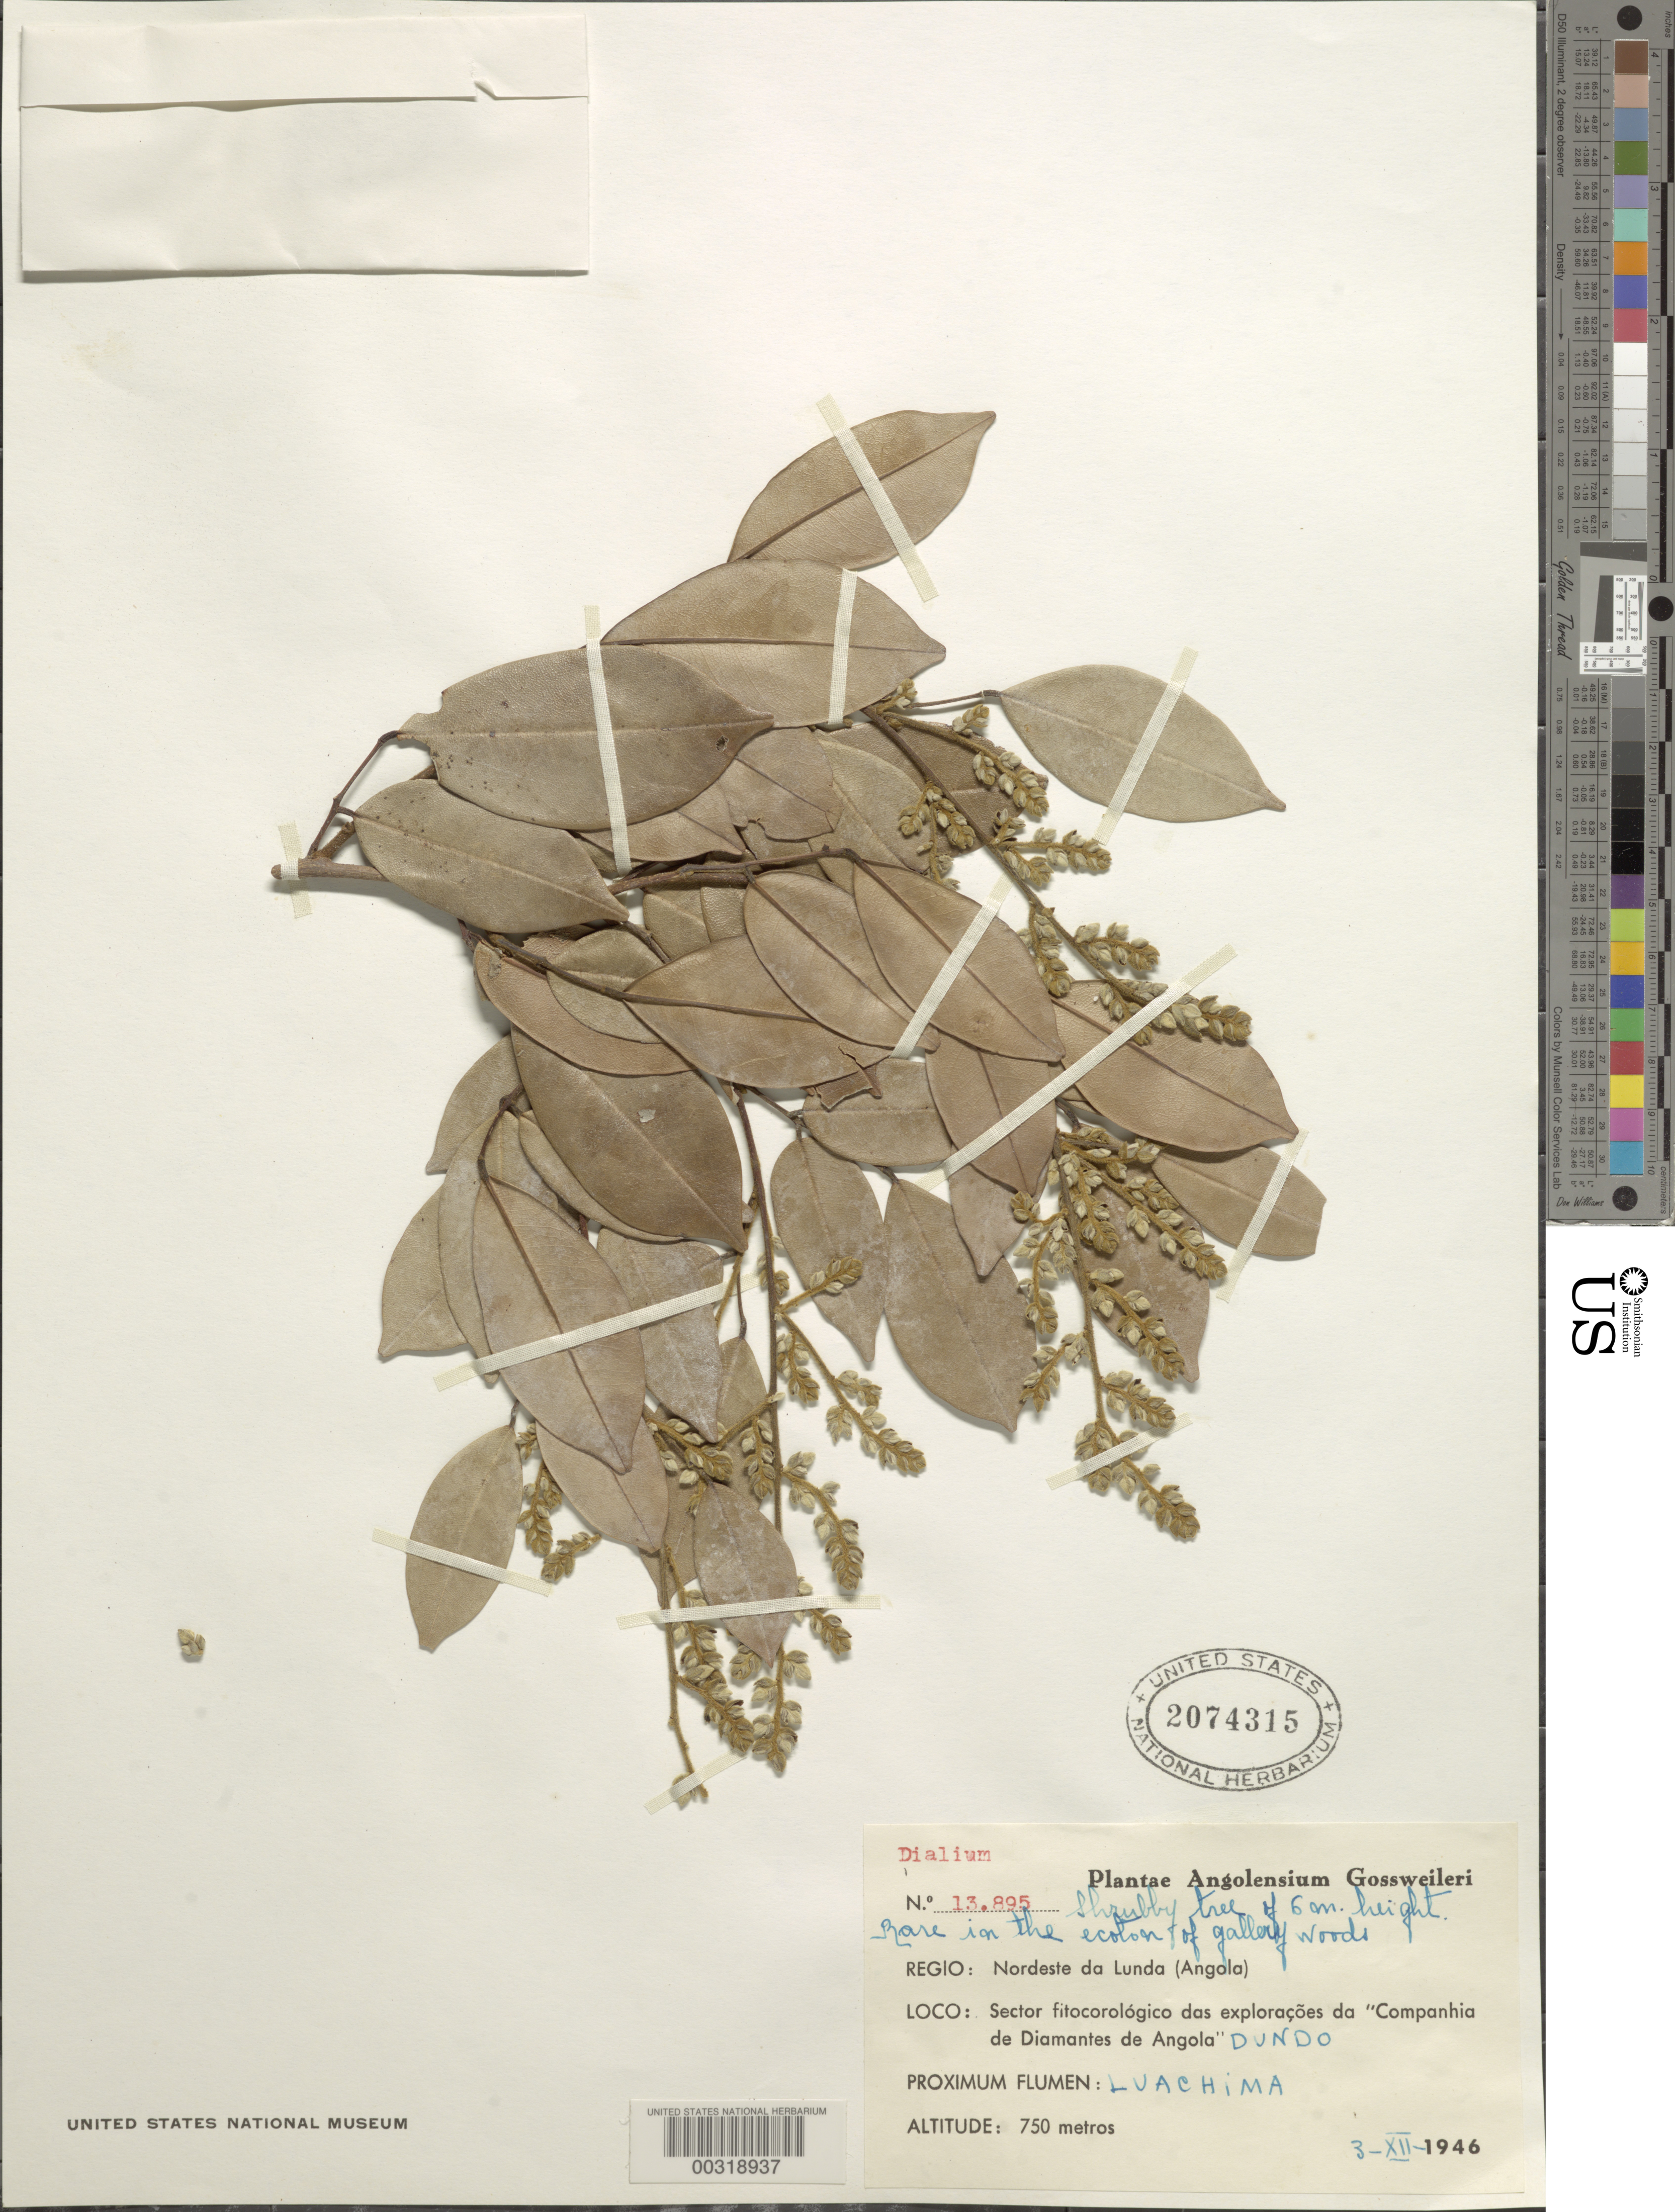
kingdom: Plantae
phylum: Tracheophyta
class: Magnoliopsida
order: Fabales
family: Fabaceae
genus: Dialium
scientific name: Dialium sp.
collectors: F. Gossweiler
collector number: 13895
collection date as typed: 03 Dec 1946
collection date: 1946-12-03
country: Angola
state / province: Lunda Norte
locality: Dundo; nearest river Luachimo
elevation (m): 750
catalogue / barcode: US 2074315